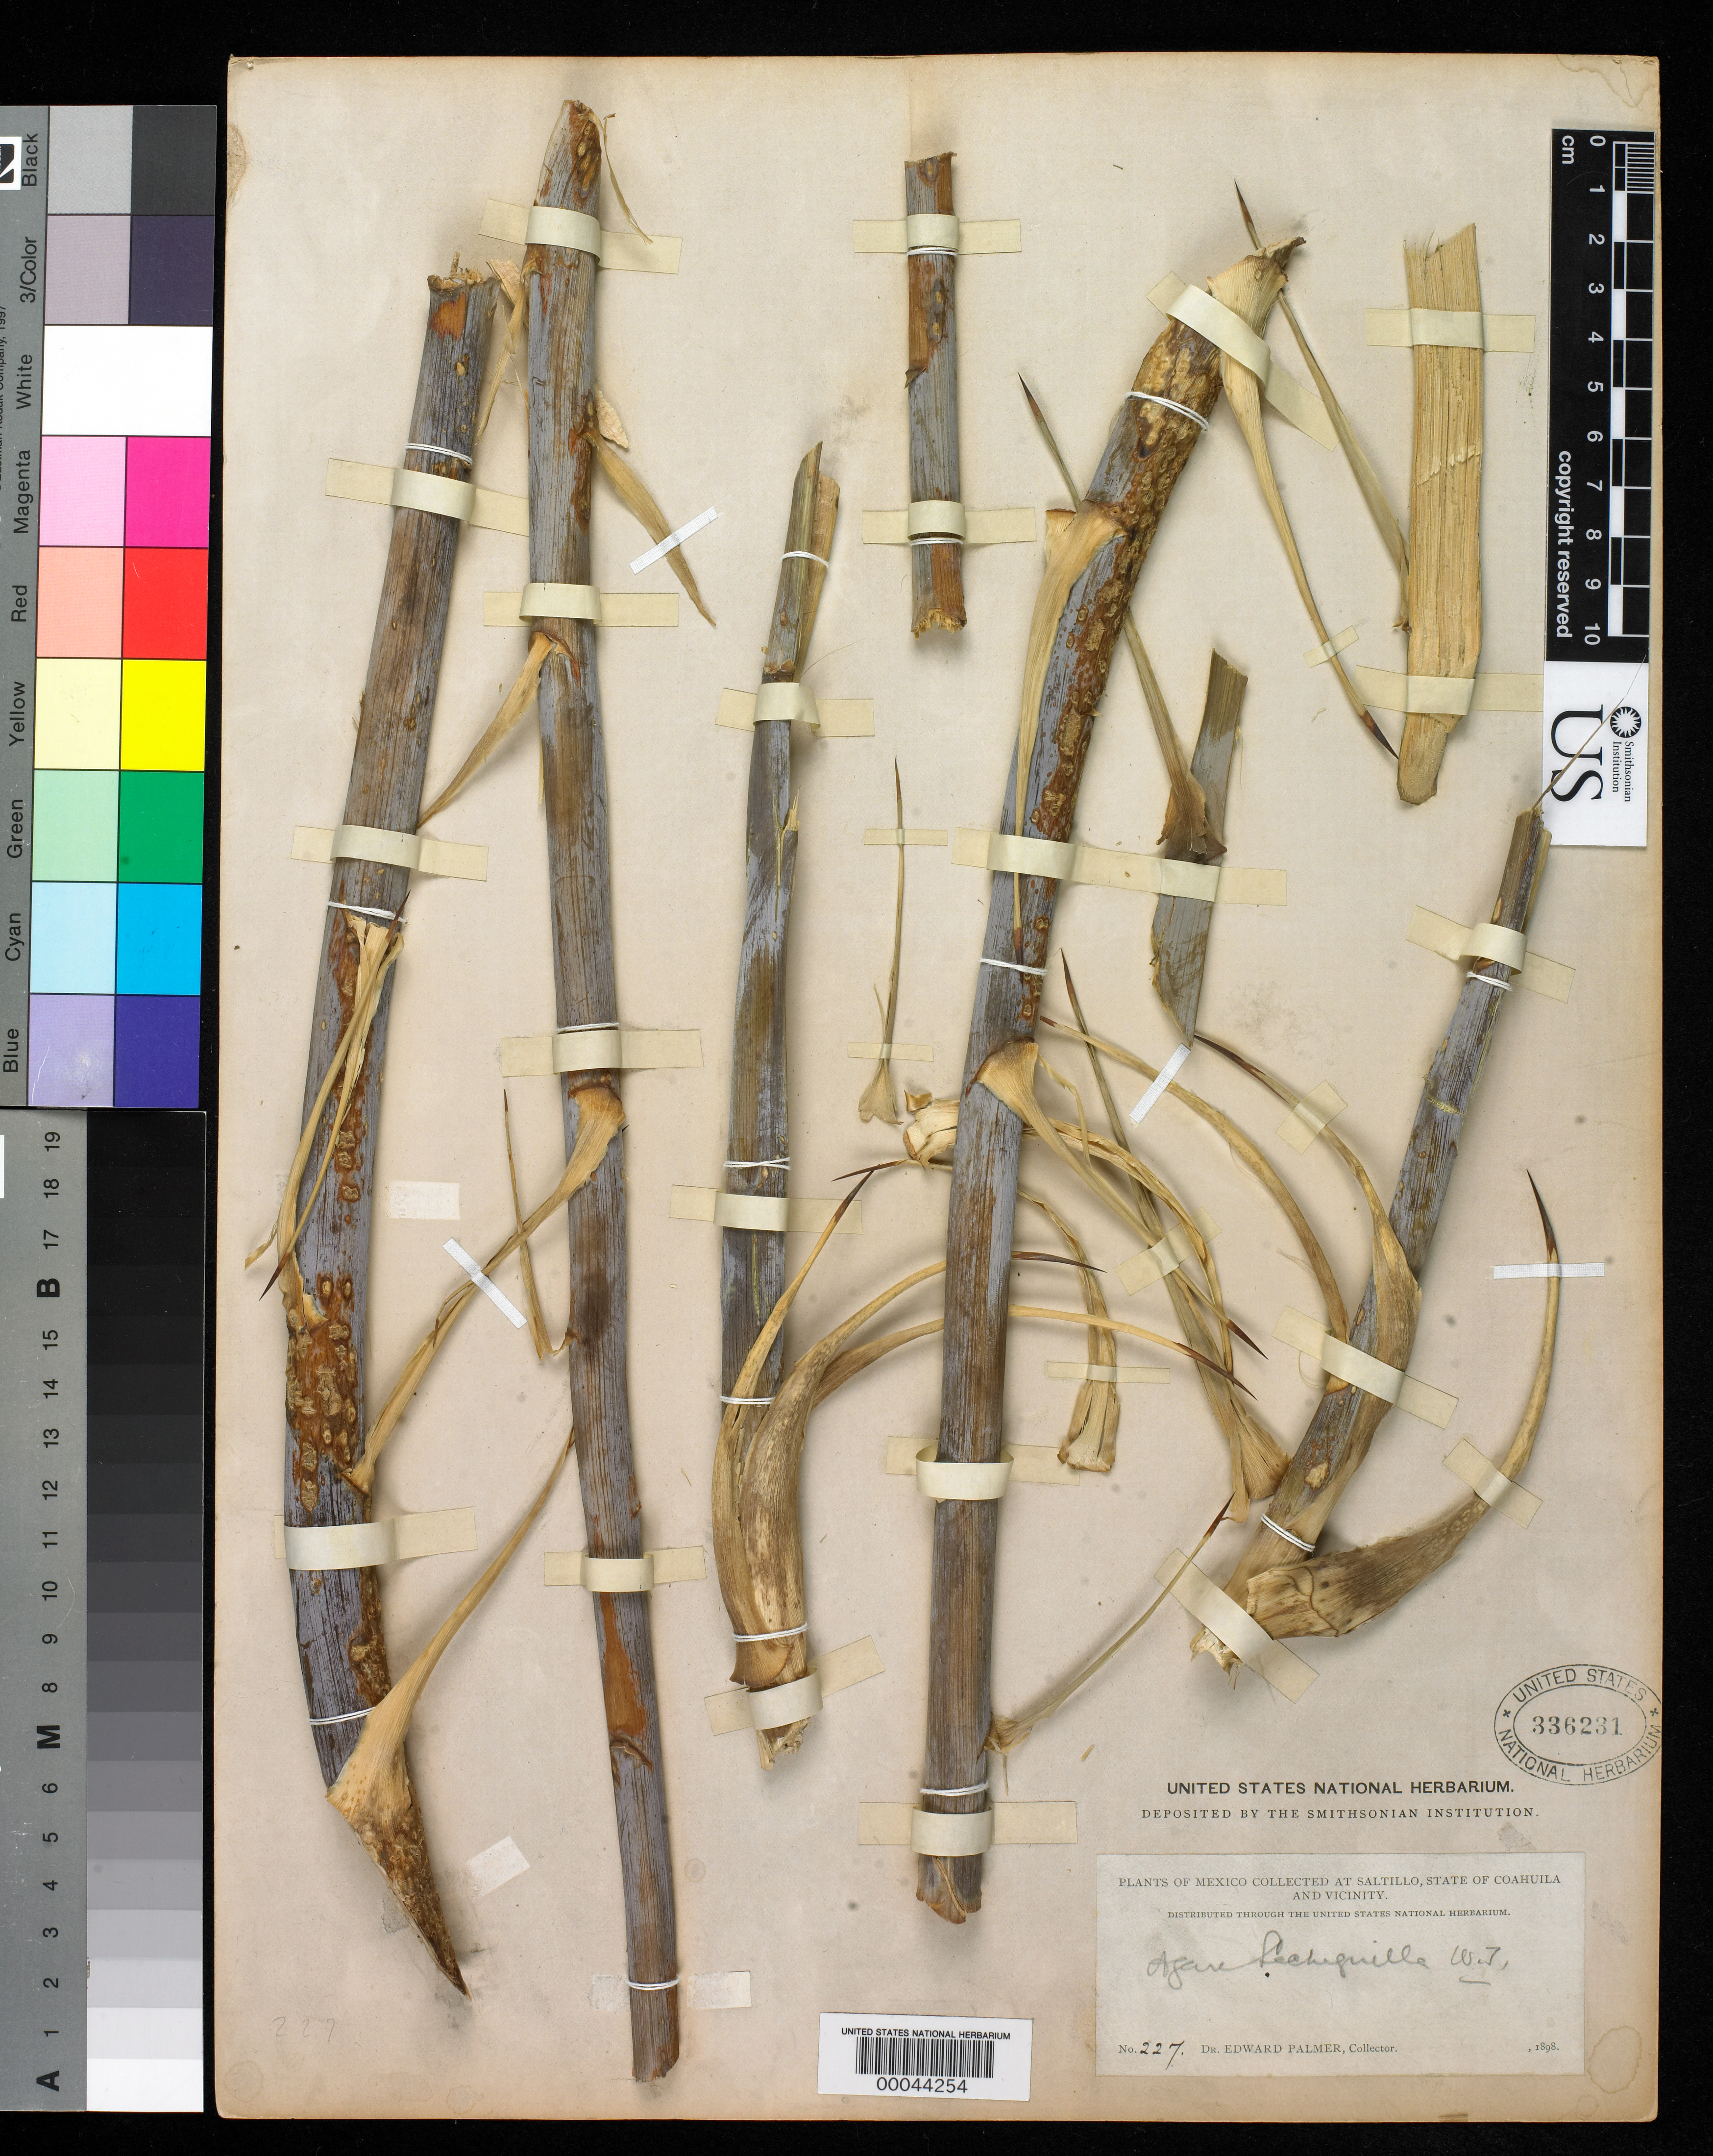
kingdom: Plantae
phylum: Tracheophyta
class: Liliopsida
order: Asparagales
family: Asparagaceae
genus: Agave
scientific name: Agave lechuguilla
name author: Torr.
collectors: E. Palmer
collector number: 227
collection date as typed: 1898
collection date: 1898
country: Mexico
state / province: Coahuila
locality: Saltillo and vicinity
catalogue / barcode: US 336231